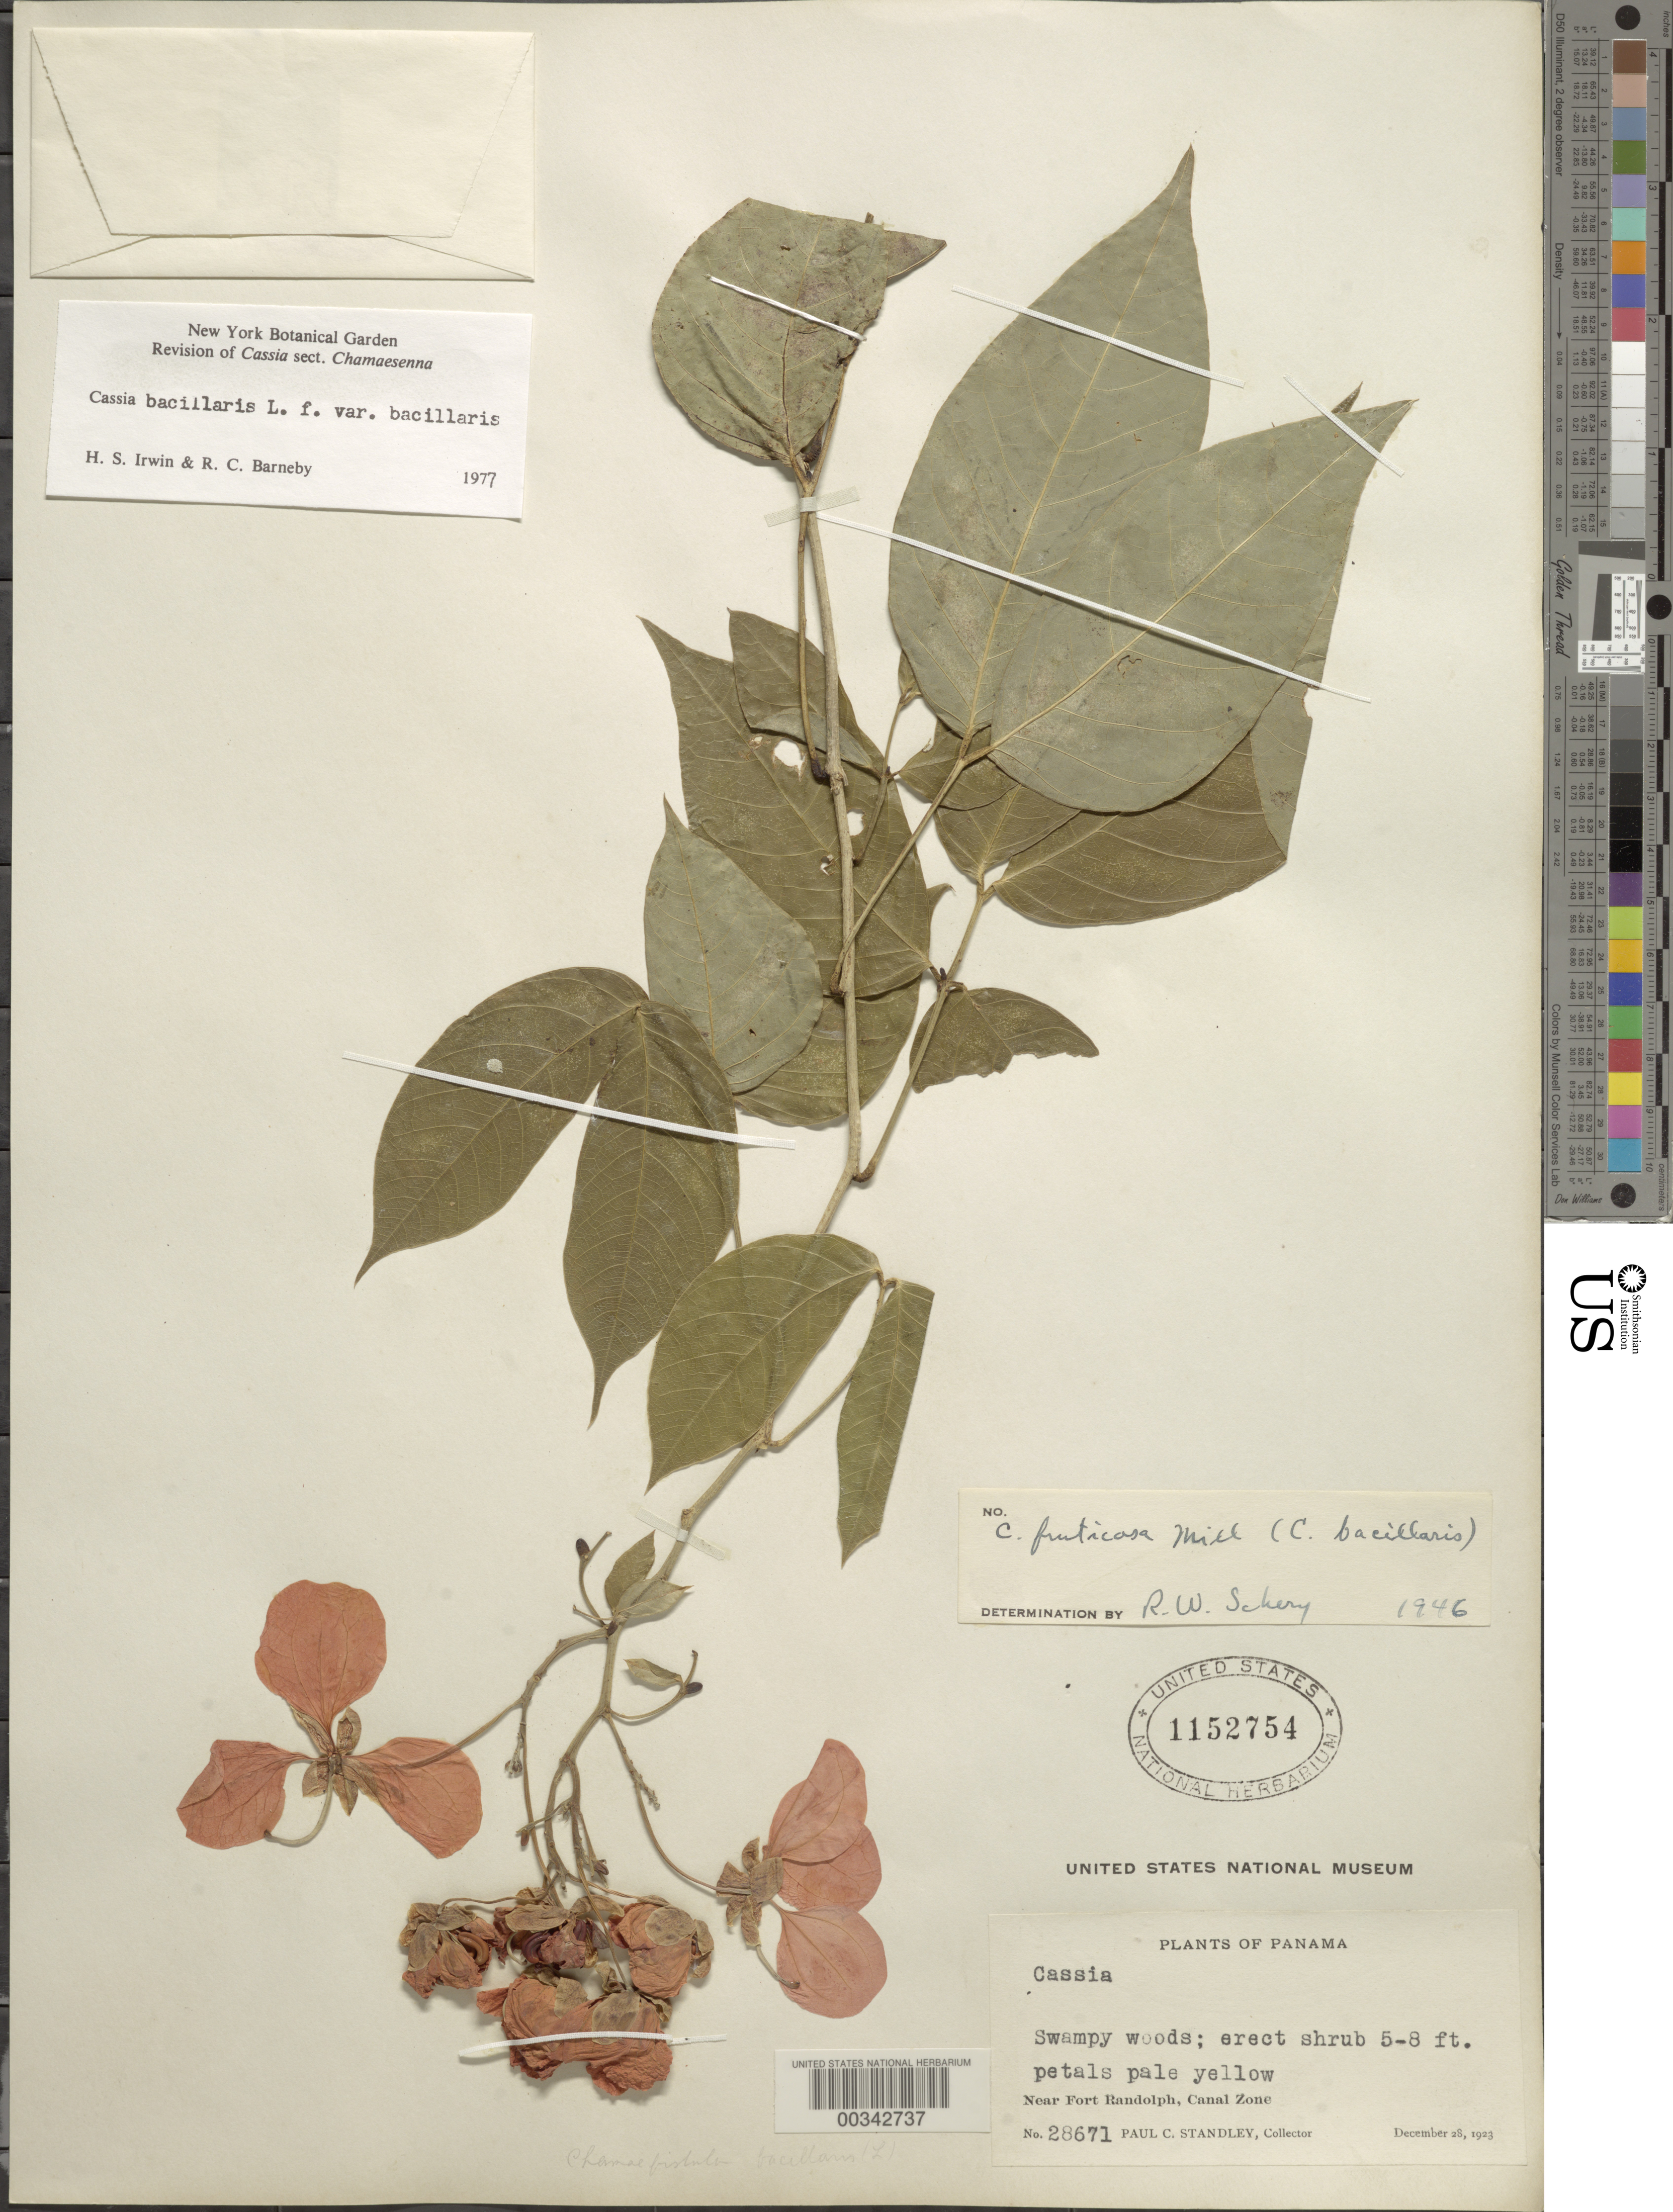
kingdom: Plantae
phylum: Tracheophyta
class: Magnoliopsida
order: Fabales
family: Fabaceae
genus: Senna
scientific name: Senna bacillaris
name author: (L. f.) H.S. Irwin & Barneby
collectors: P. C. Standley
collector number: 28671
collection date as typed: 28 Dec 1923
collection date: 1923-12-28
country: Panama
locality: Near Fort Randolph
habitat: Swampy woods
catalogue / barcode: US 1152754